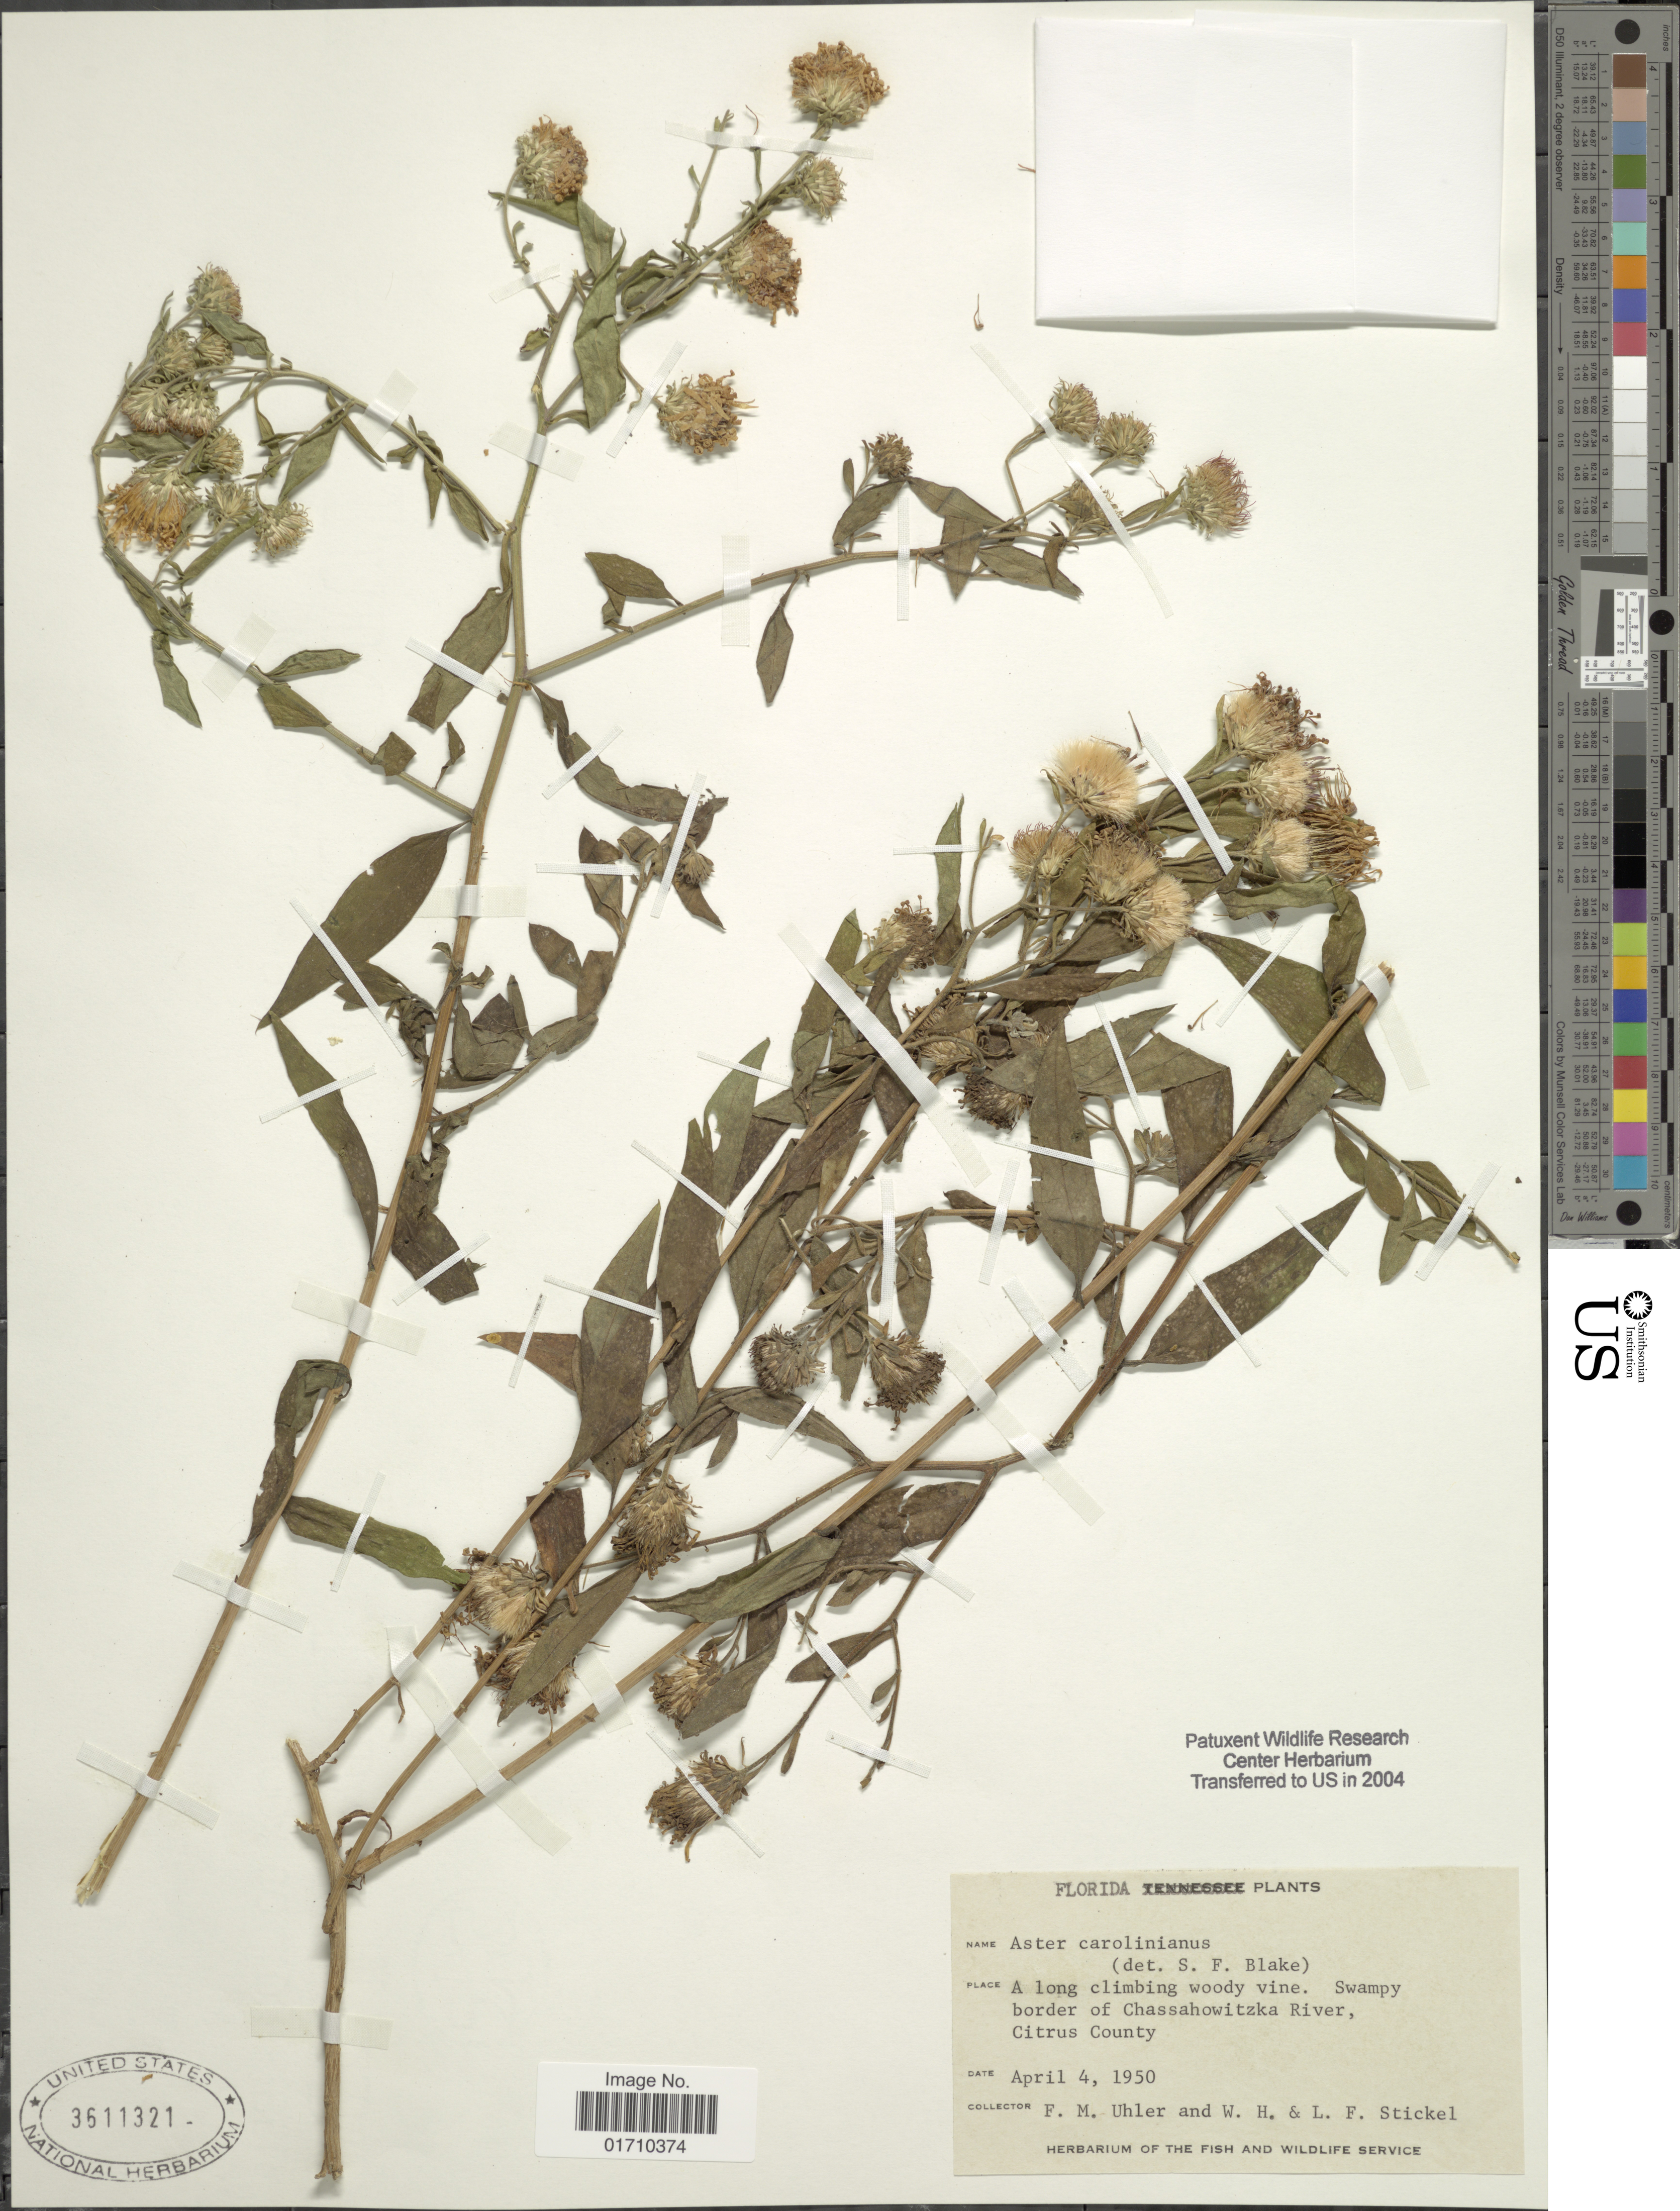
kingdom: Plantae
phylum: Tracheophyta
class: Magnoliopsida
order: Asterales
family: Asteraceae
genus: Ampelaster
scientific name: Ampelaster carolinianus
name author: (Walter) G.L. Nesom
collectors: F. M. Uhler, W. Stickel & L. Stickel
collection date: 1950-04-04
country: United States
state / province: Florida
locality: A long climbing woody wine. Swampy border of Chassahowitzka River, Citrus County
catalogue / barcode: US 3611321